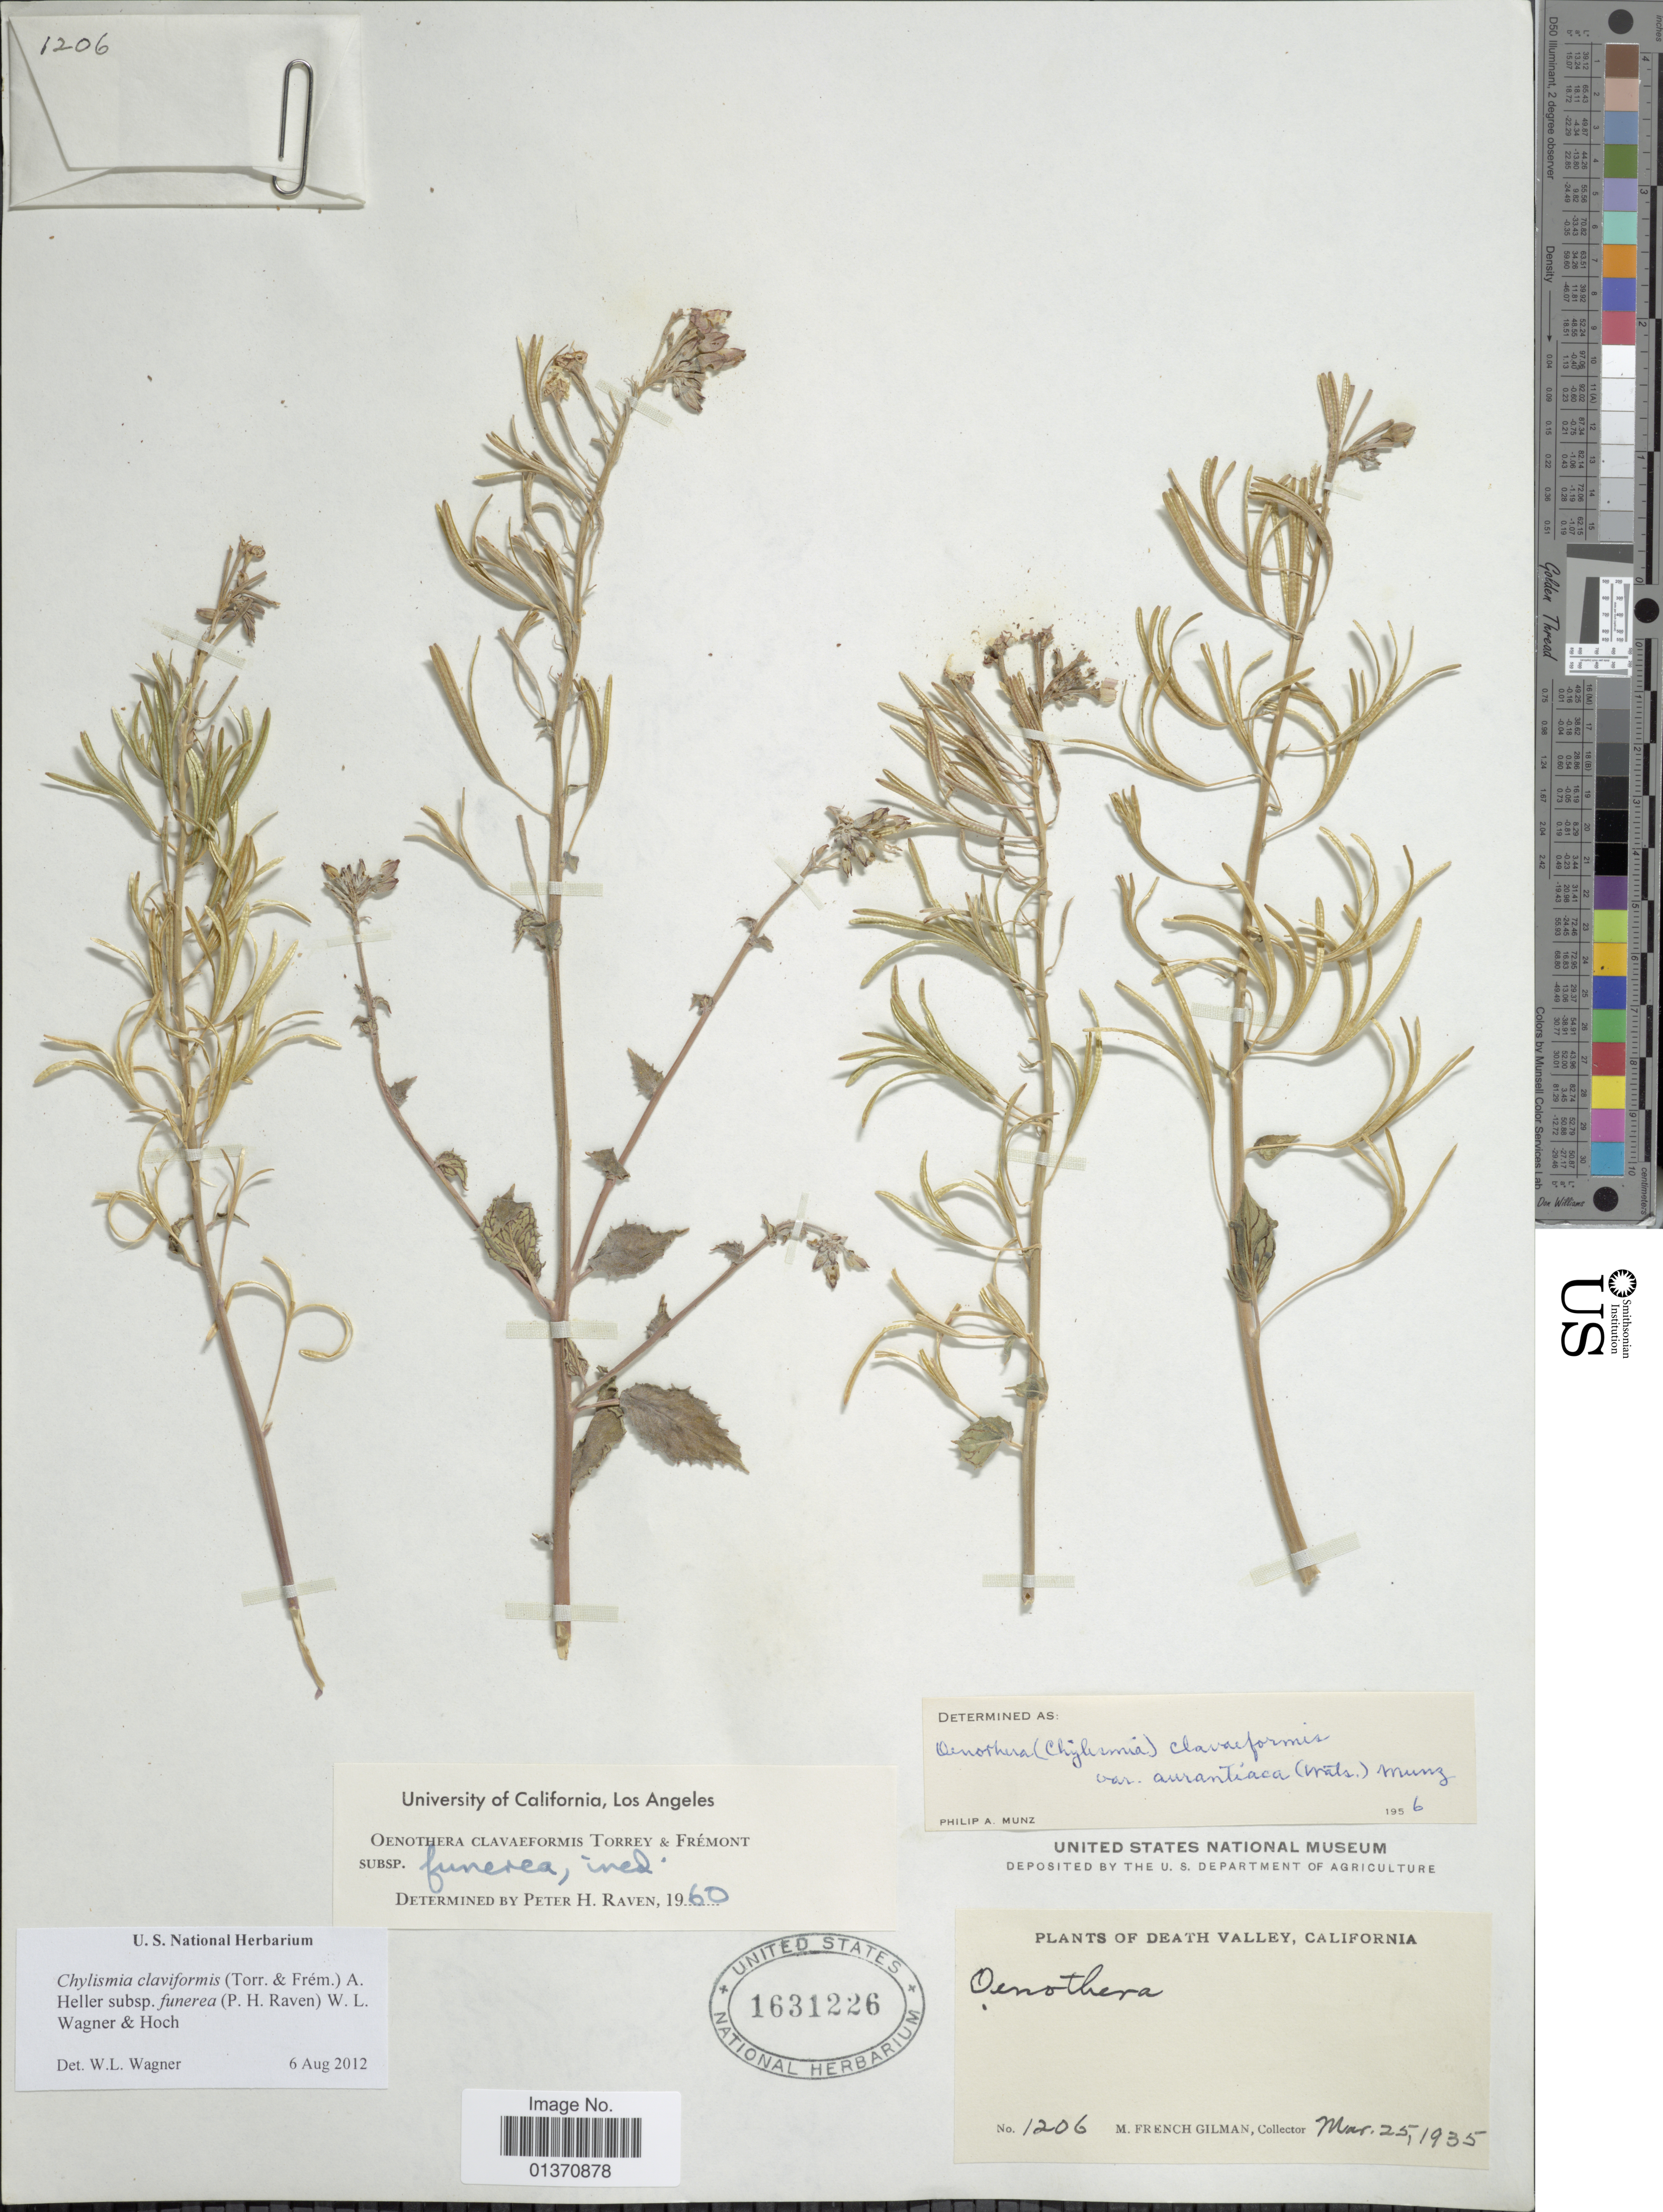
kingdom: Plantae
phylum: Tracheophyta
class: Magnoliopsida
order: Myrtales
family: Onagraceae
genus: Chylismia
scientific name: Chylismia claviformis subsp. funerea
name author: (P.H. Raven) W.L. Wagner & Hoch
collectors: M. F. Gilman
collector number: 1206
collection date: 1935-03-25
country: United States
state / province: California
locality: Death Valley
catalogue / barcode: US 1631226